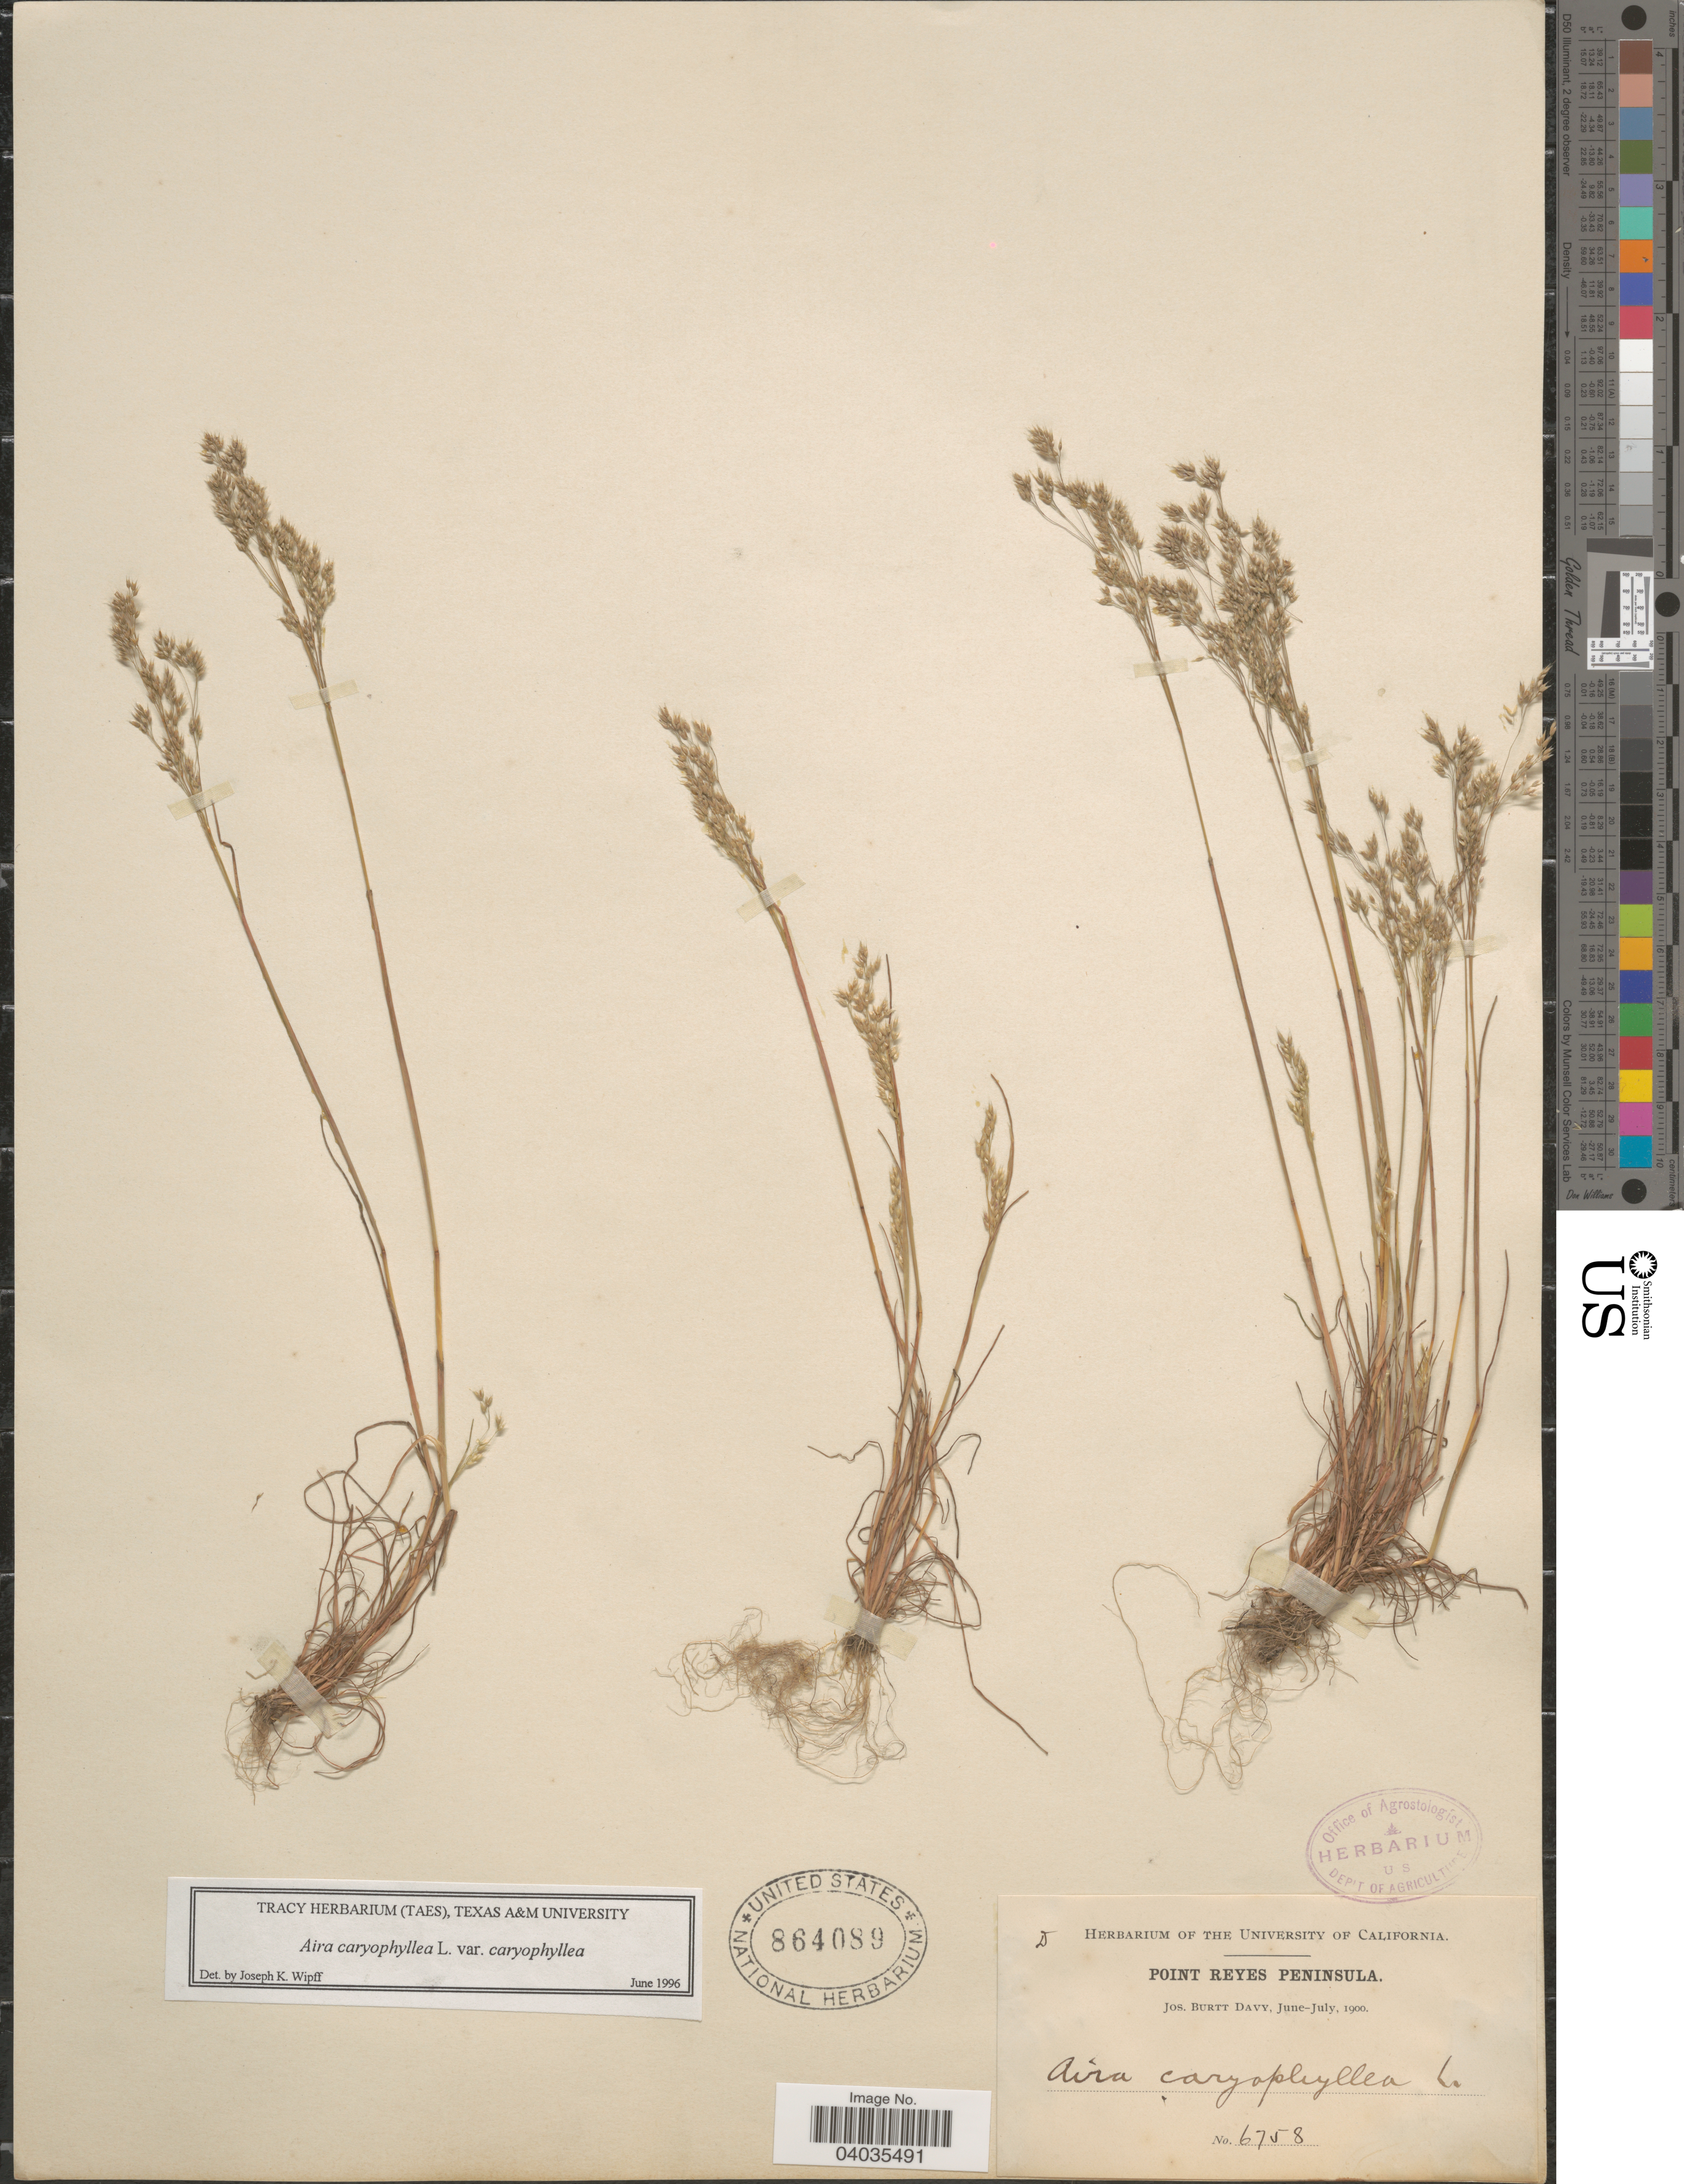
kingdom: Plantae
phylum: Tracheophyta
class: Liliopsida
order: Poales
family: Poaceae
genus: Aira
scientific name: Aira caryophyllea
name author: L.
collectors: J. Burtt Davy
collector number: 6758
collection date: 1900-06/1900-07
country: United States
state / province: California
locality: Point Reyes Peninsula.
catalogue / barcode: US 864089